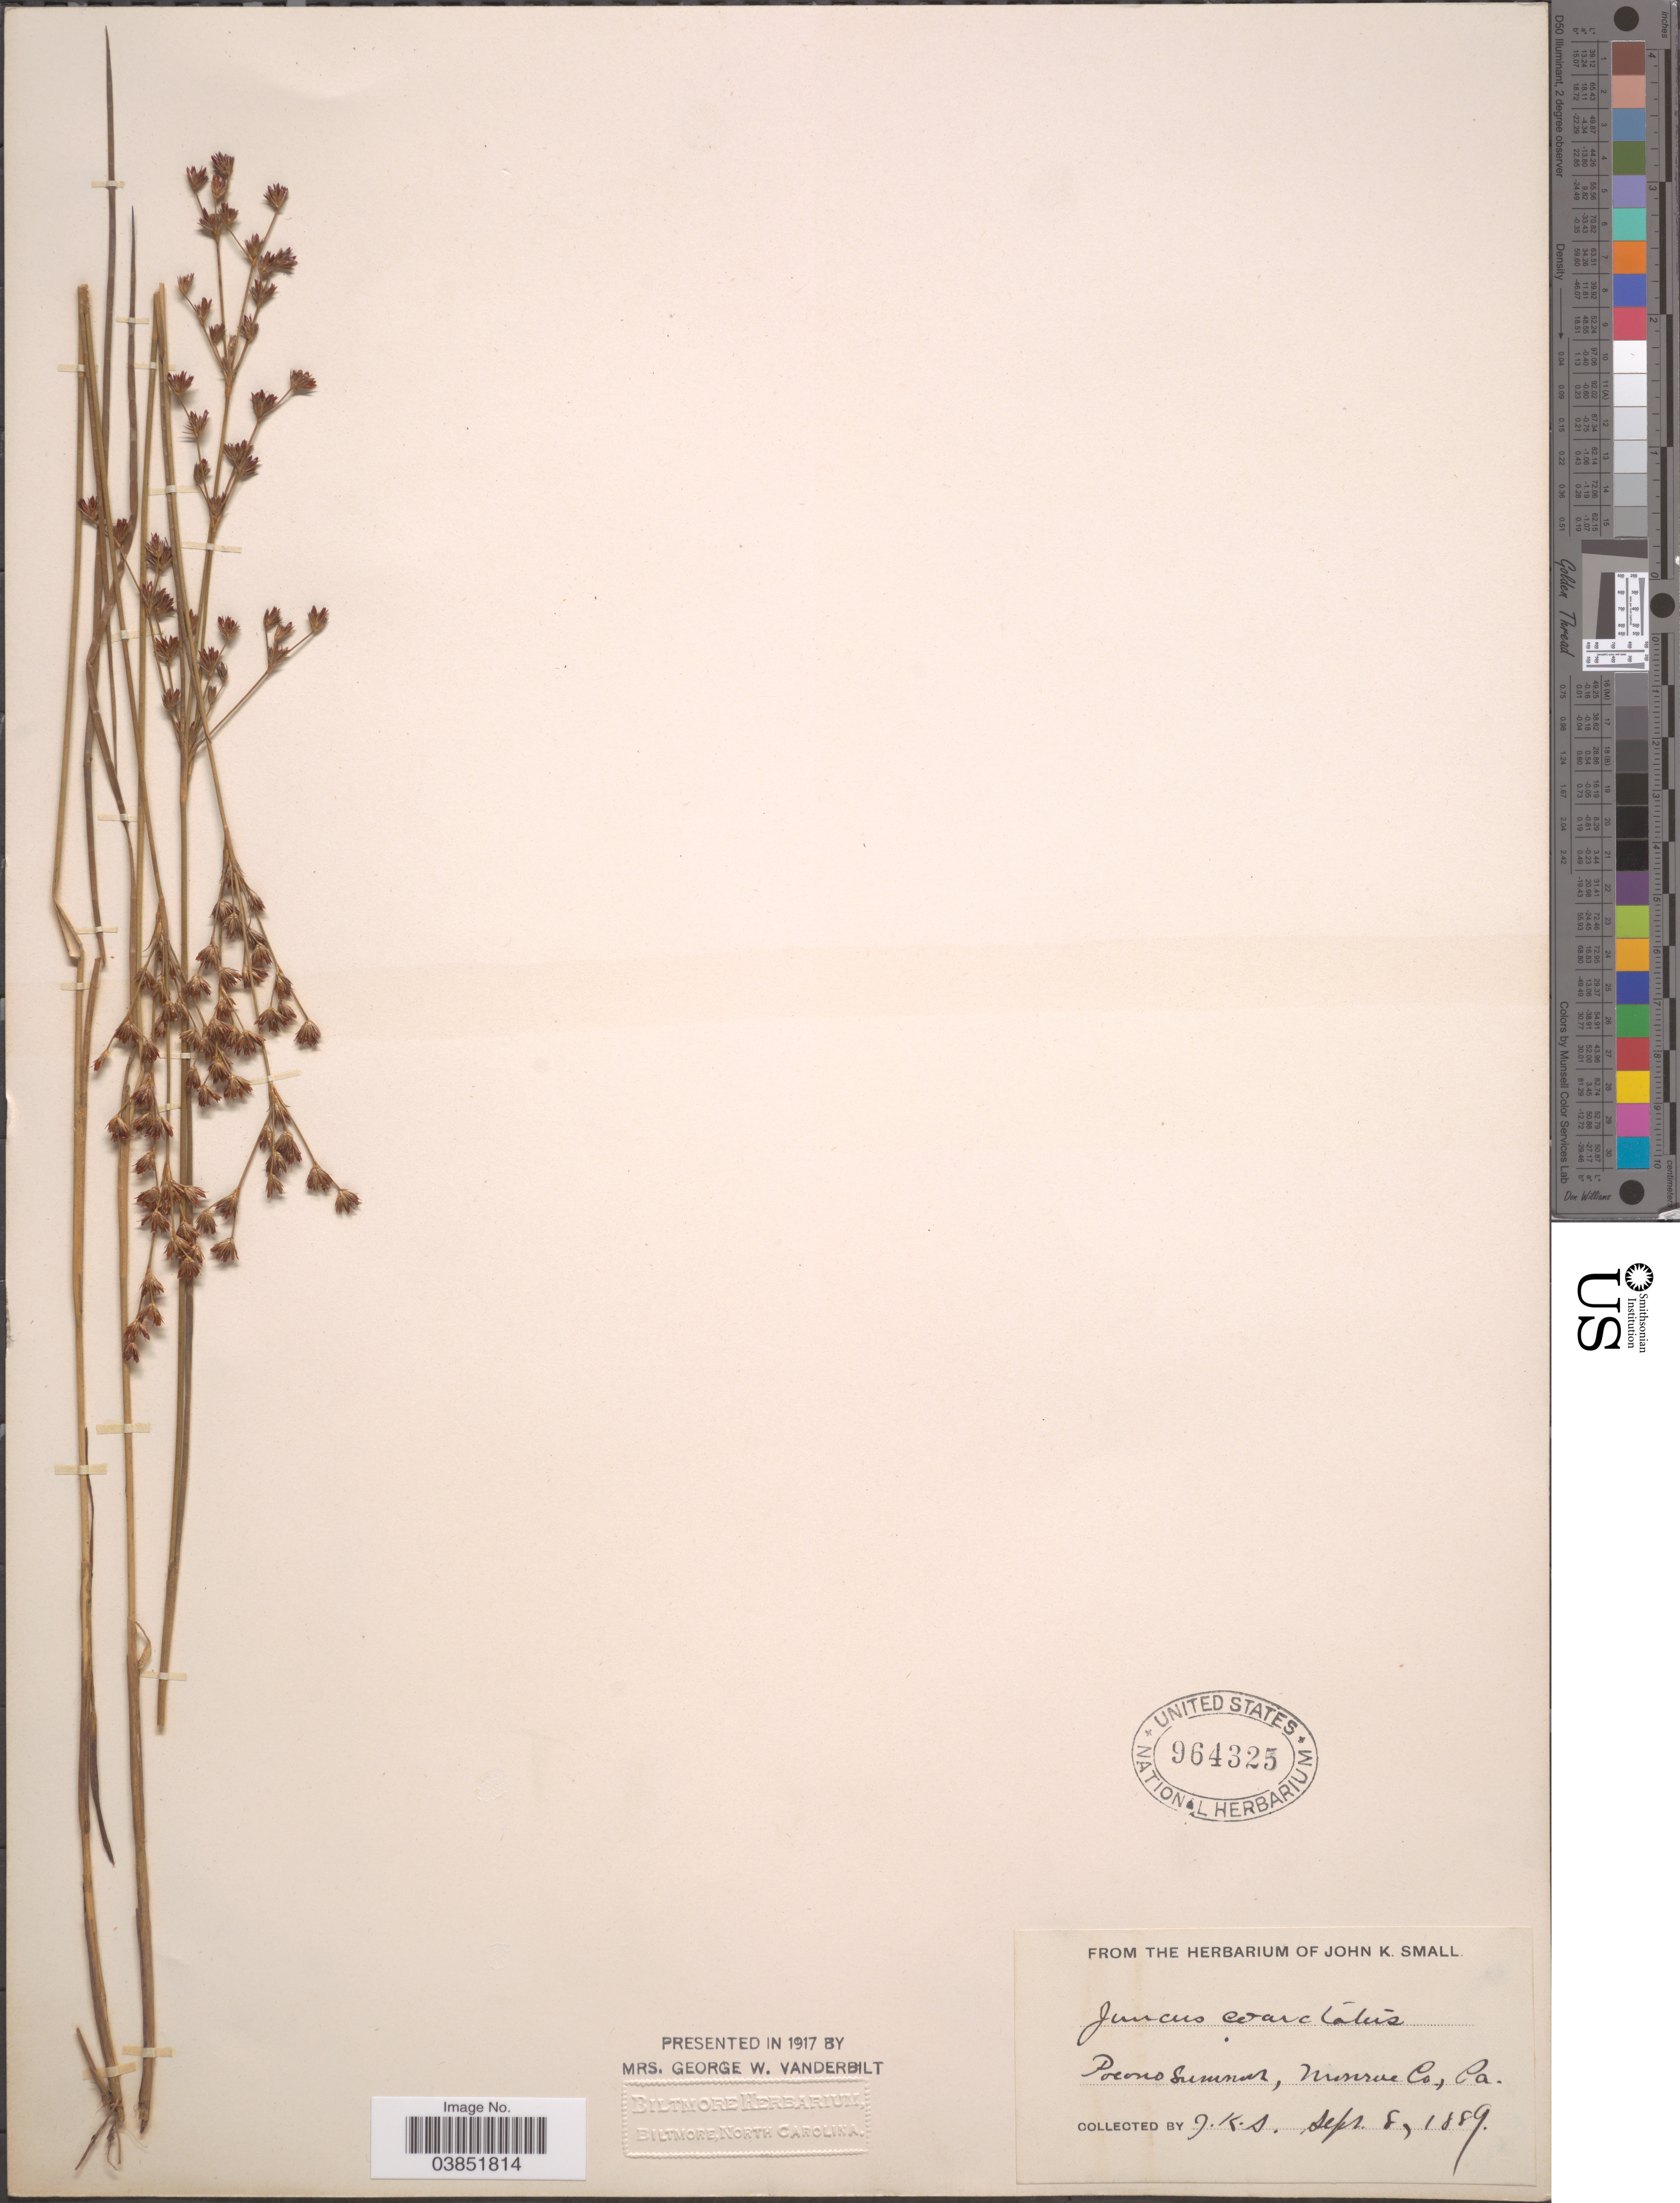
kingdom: Plantae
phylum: Tracheophyta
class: Liliopsida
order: Poales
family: Juncaceae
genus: Juncus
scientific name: Juncus coarctatus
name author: Willd. ex Spreng.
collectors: J. K. Small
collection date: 1889-09-08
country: United States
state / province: California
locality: Pocono Seminar, Monroe Co.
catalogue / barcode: US 964325